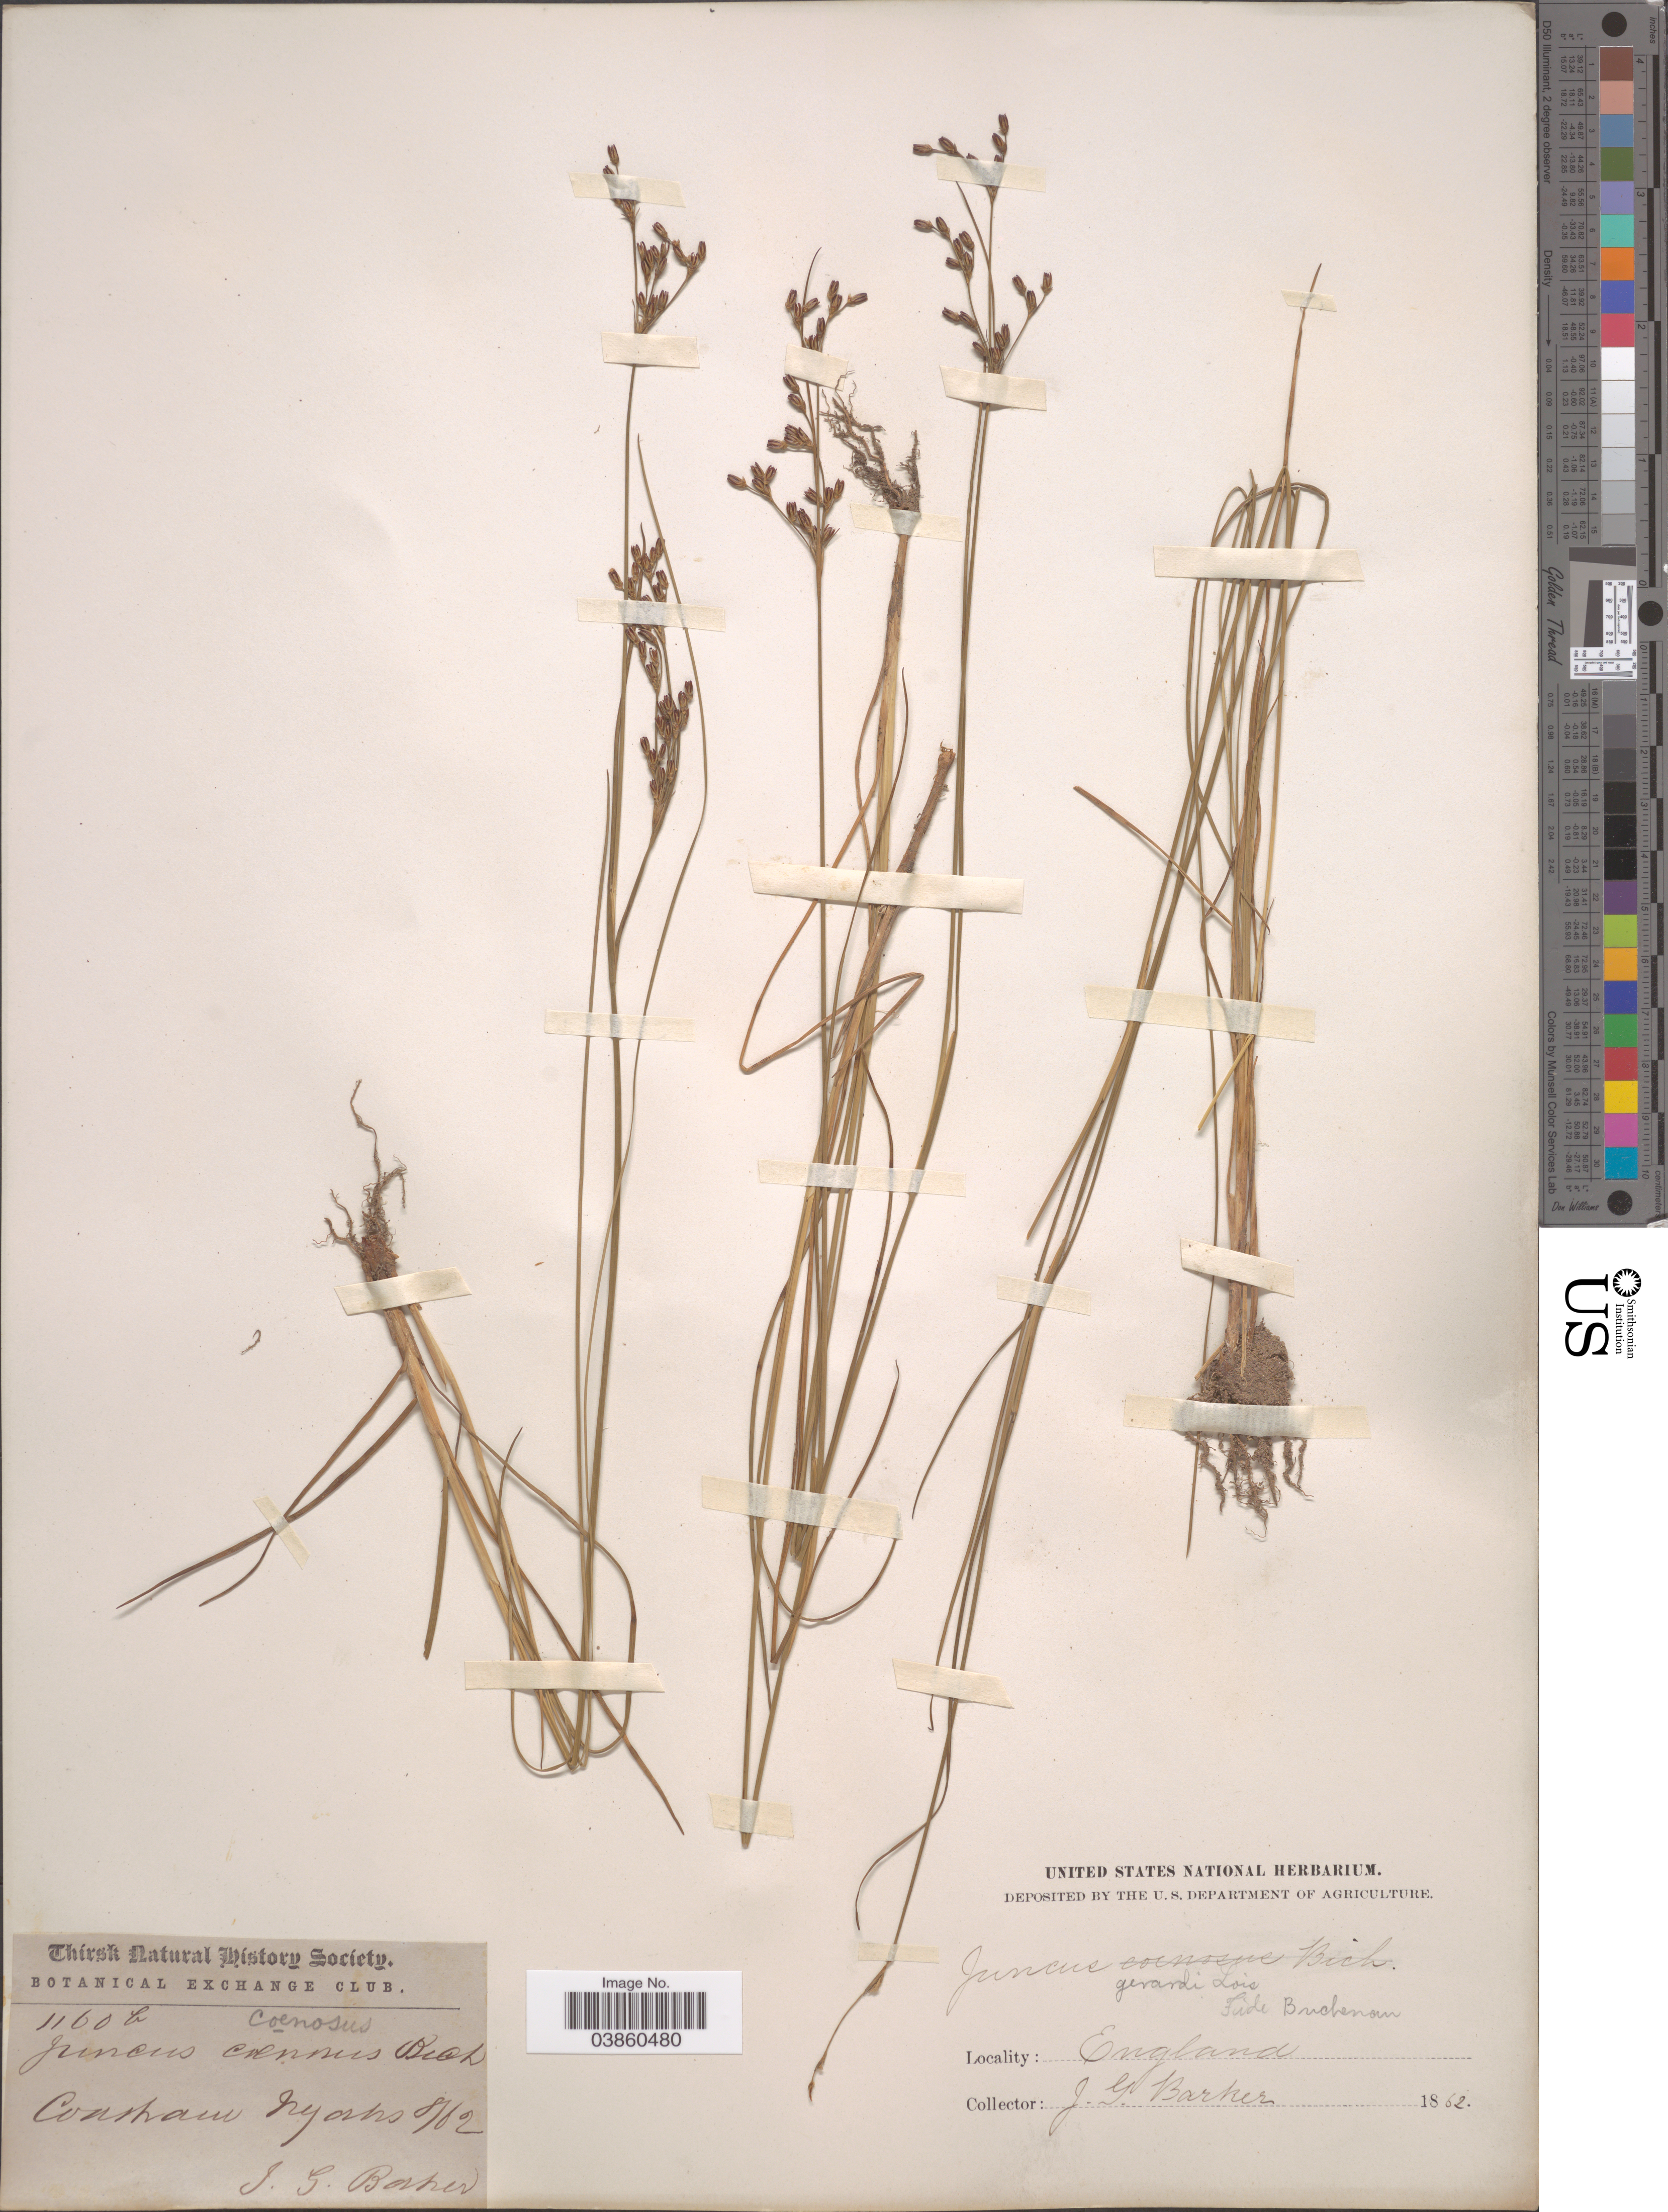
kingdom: Plantae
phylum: Tracheophyta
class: Liliopsida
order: Poales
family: Juncaceae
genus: Juncus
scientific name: Juncus gerardi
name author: Loisel.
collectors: J. G. Baker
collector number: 1160b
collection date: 1862-08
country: United Kingdom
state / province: England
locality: Cornham N Yorks.